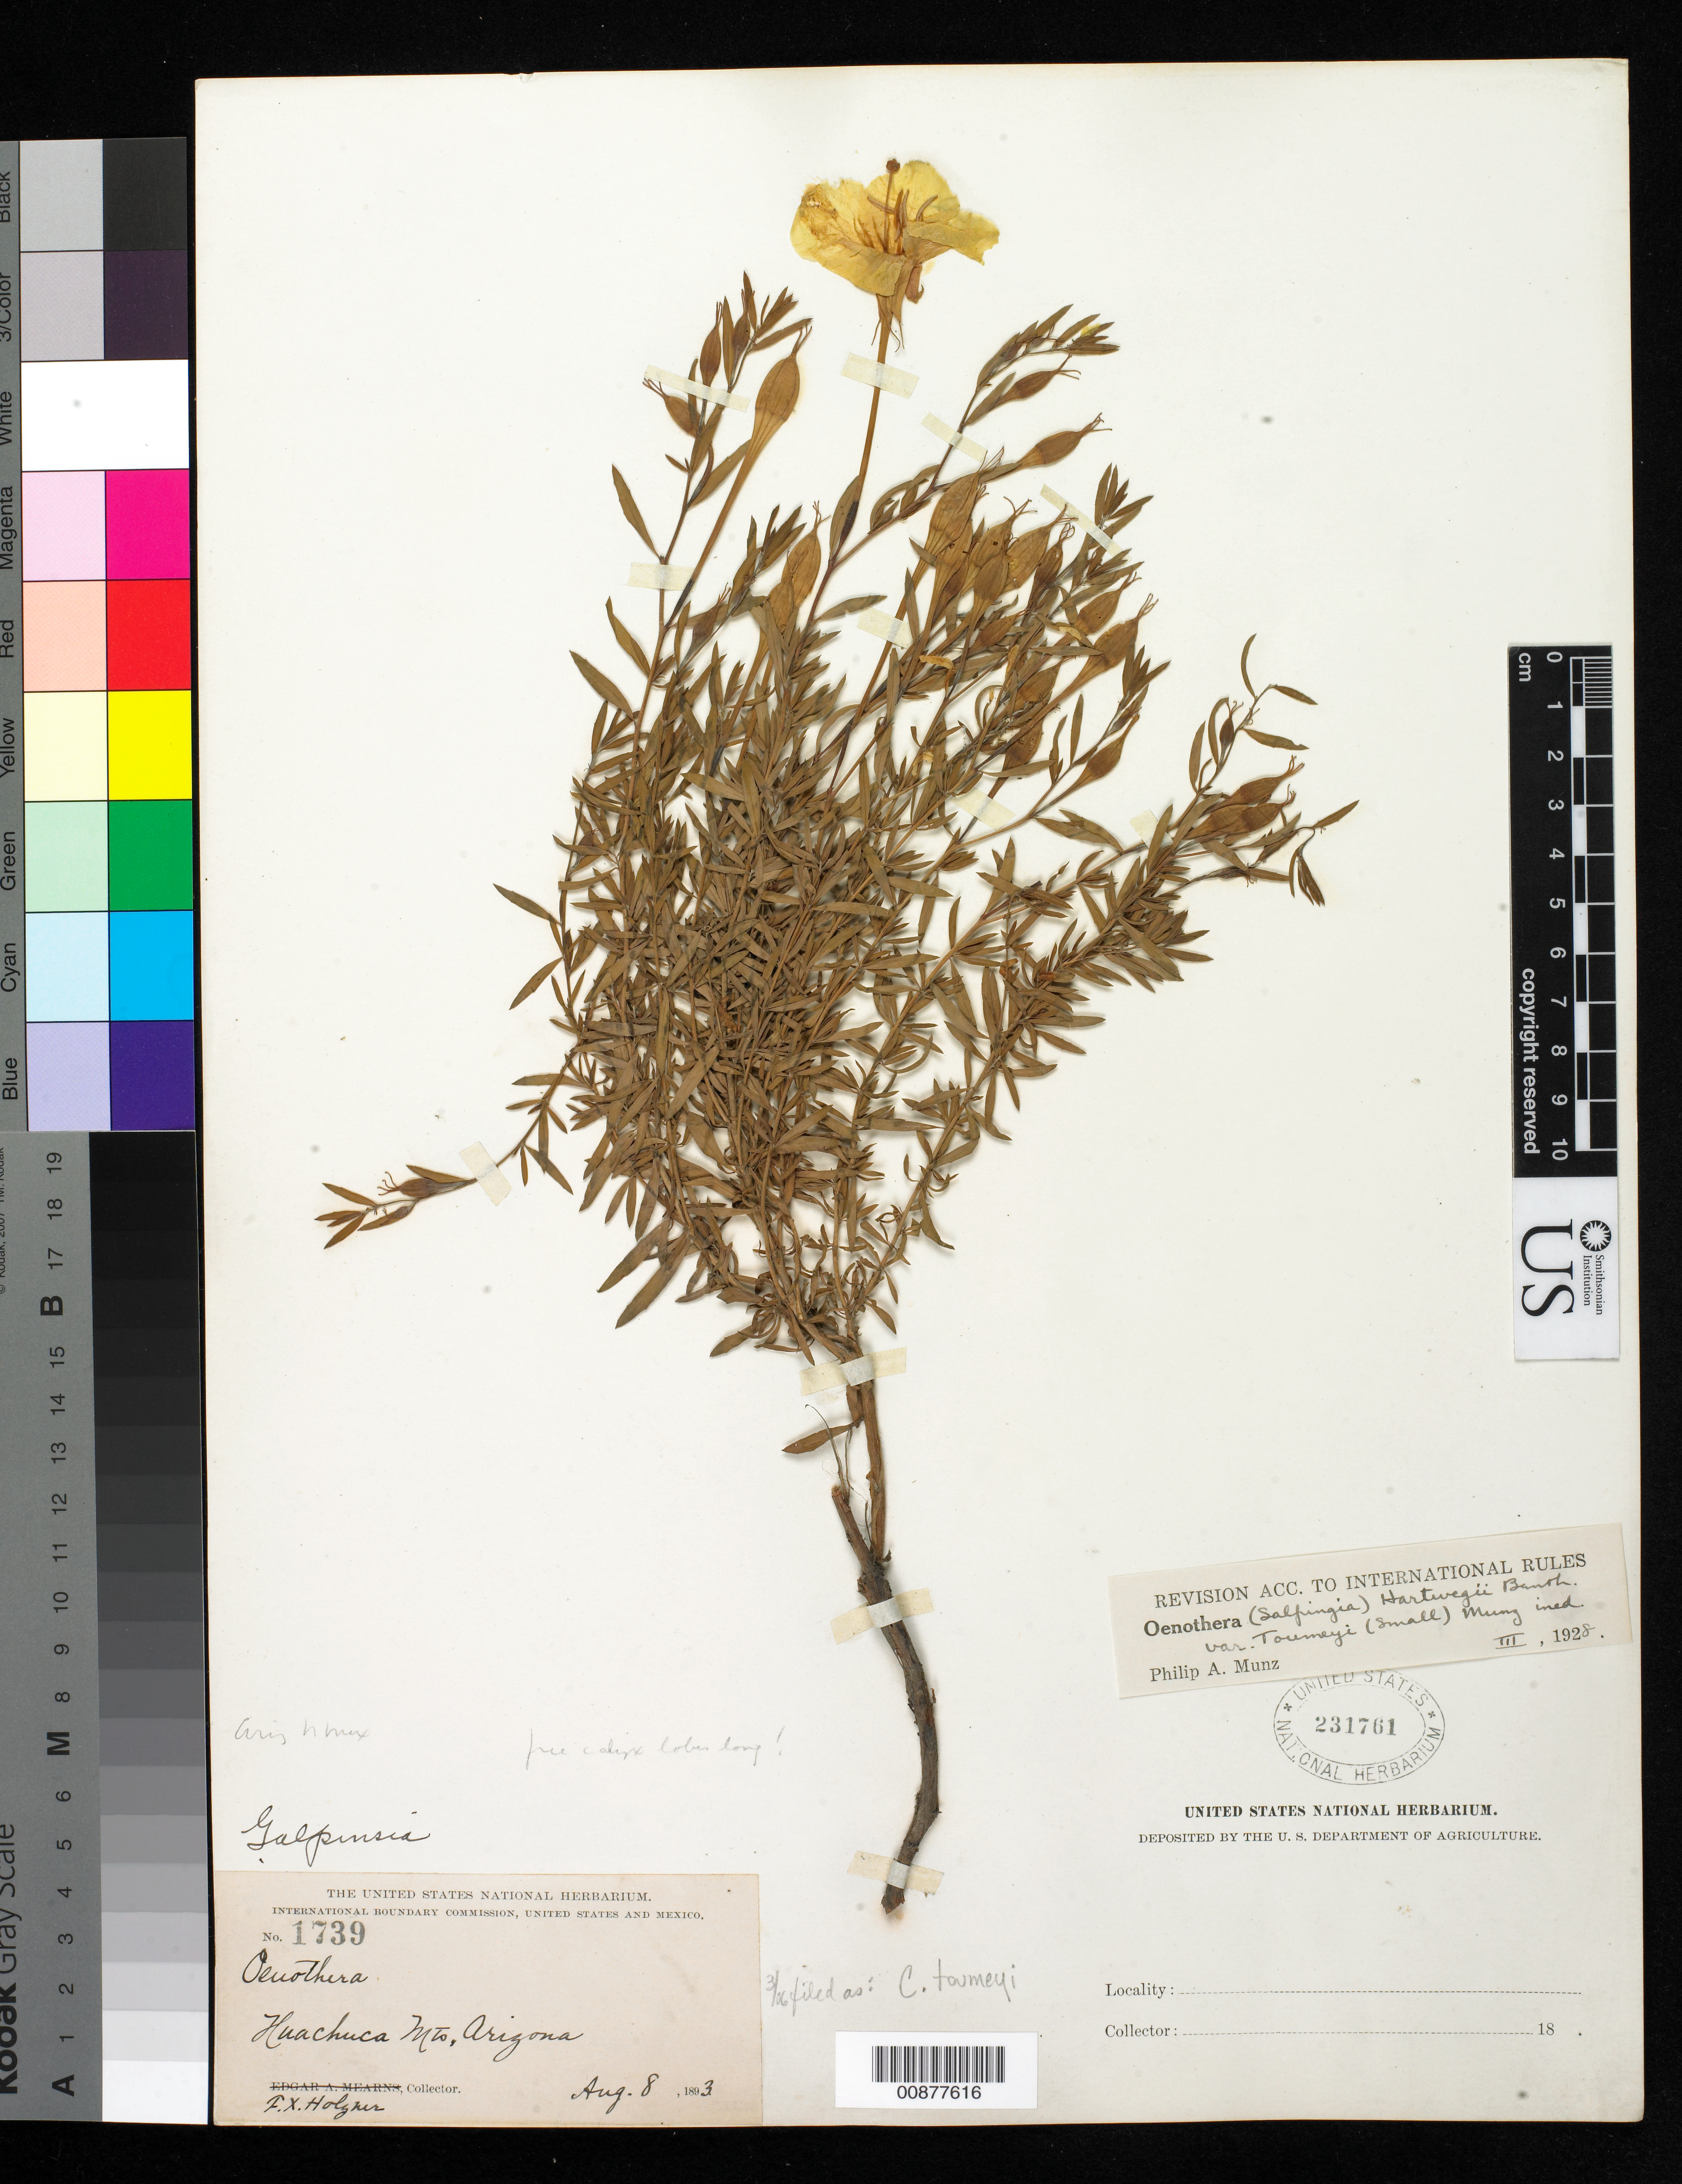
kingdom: Plantae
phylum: Tracheophyta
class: Magnoliopsida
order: Myrtales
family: Onagraceae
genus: Oenothera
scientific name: Oenothera toumeyi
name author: (Small) Tidestr.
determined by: Wagner, W. L., (BOT), Smithsonian Institution - National Museum of Natural History (UNITED STATES)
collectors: F. X. Holzner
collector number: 1739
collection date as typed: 08 Aug 1893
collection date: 1893-08-08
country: United States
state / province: Arizona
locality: Huachuca Mts.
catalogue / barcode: US 231761